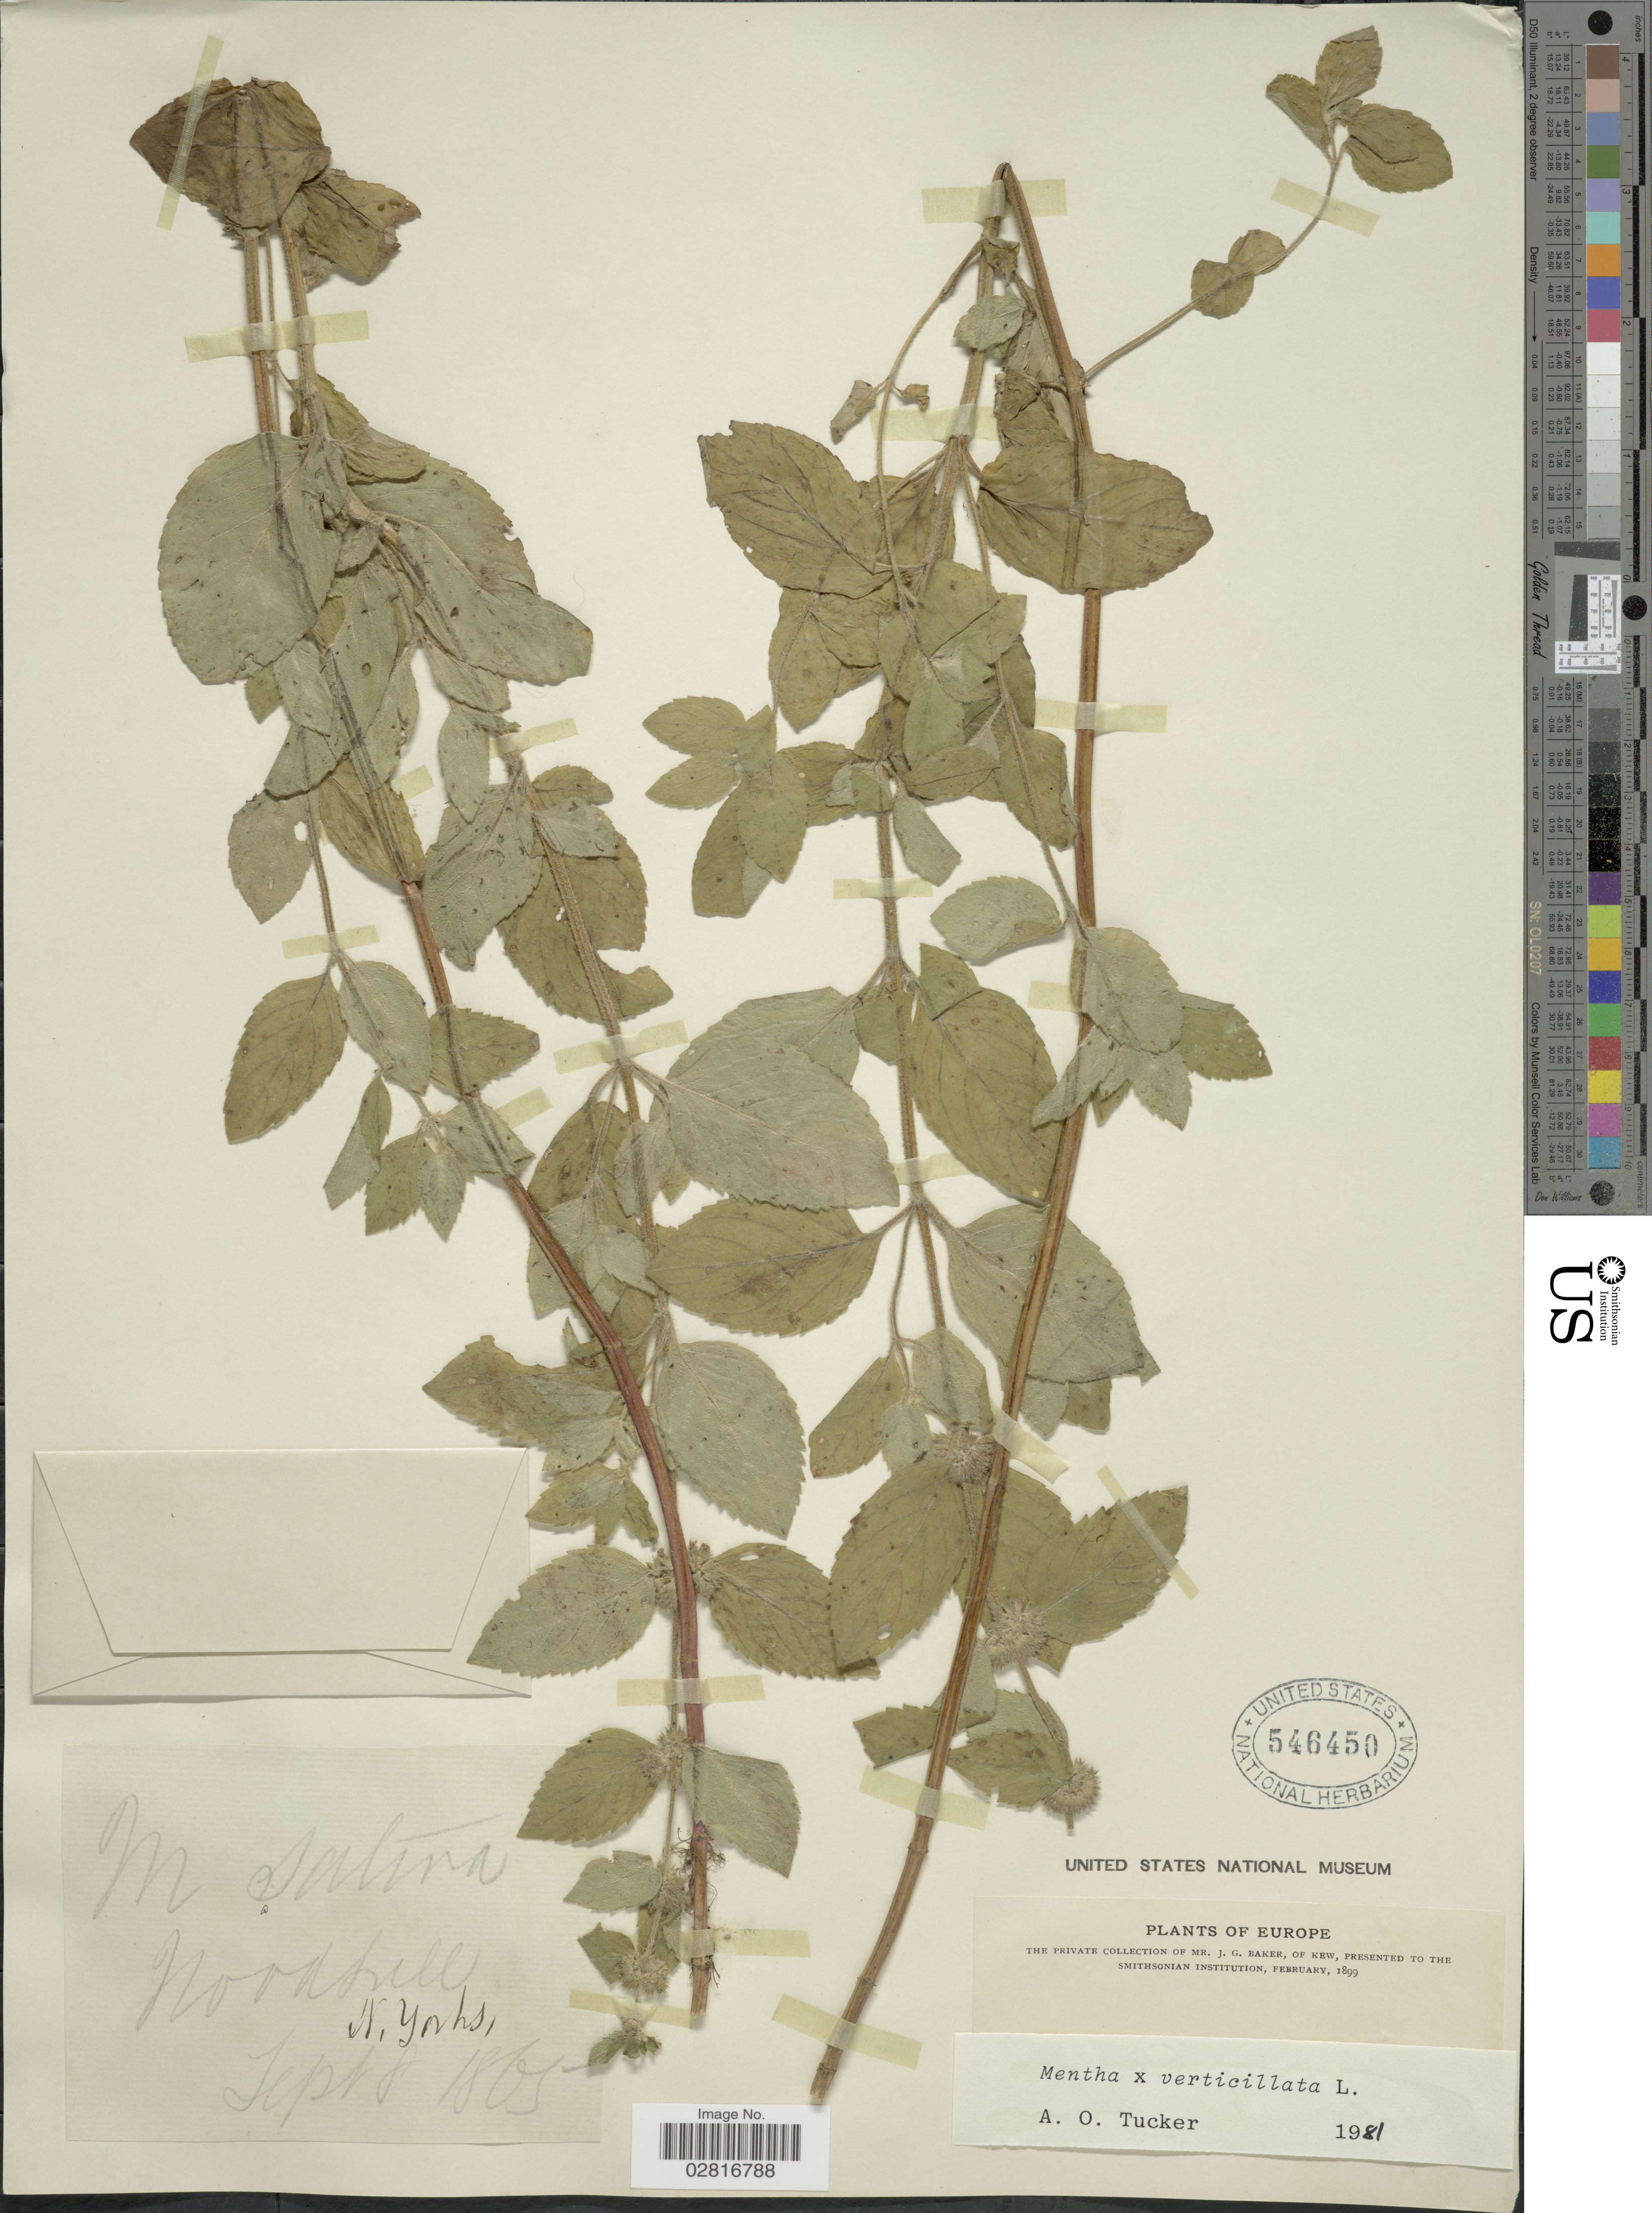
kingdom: Plantae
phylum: Tracheophyta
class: Magnoliopsida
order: Lamiales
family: Lamiaceae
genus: Mentha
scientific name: Mentha x verticillata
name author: L.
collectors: J. G. Baker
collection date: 1865-09-08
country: United Kingdom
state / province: England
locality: Europe, Woodhill. N. Yorks.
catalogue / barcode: US 546450